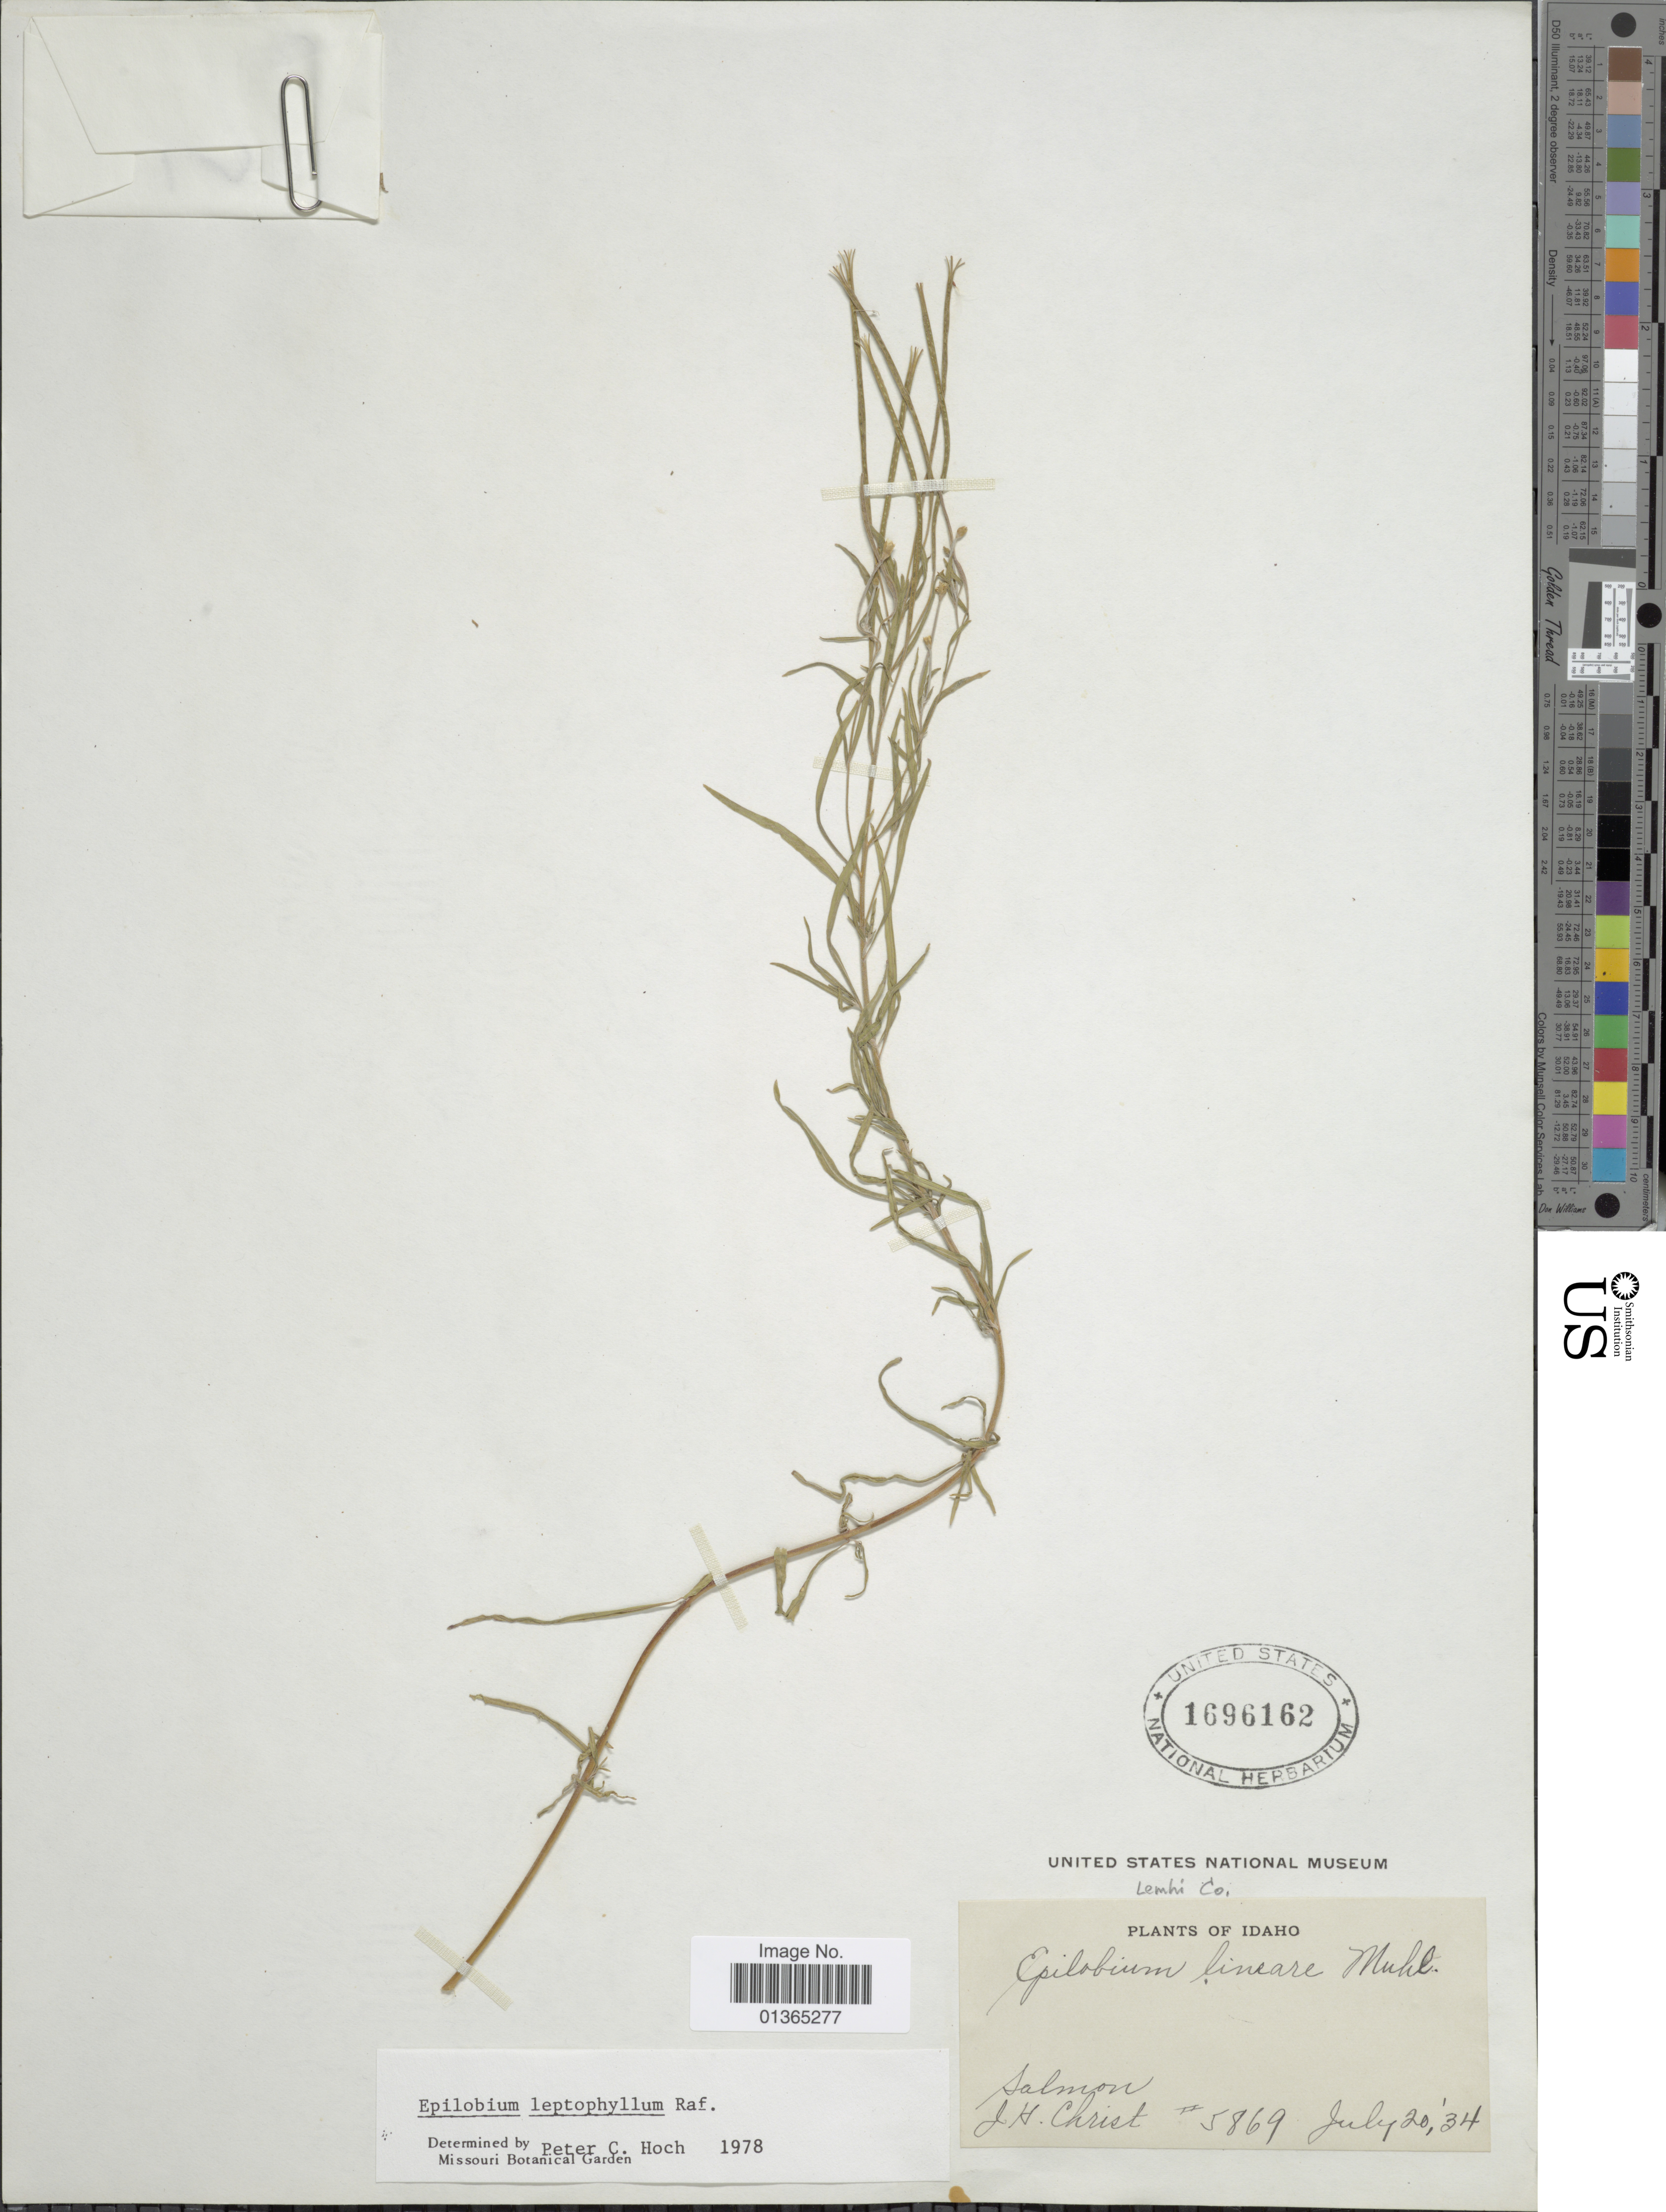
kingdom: Plantae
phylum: Tracheophyta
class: Magnoliopsida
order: Myrtales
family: Onagraceae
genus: Epilobium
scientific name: Epilobium leptophyllum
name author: Raf.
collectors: J. H. Christ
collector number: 5869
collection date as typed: Transcribed d/m/y: 20/7/34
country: United States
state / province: Idaho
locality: Lemhi Co. Salmon.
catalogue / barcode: US 1696162